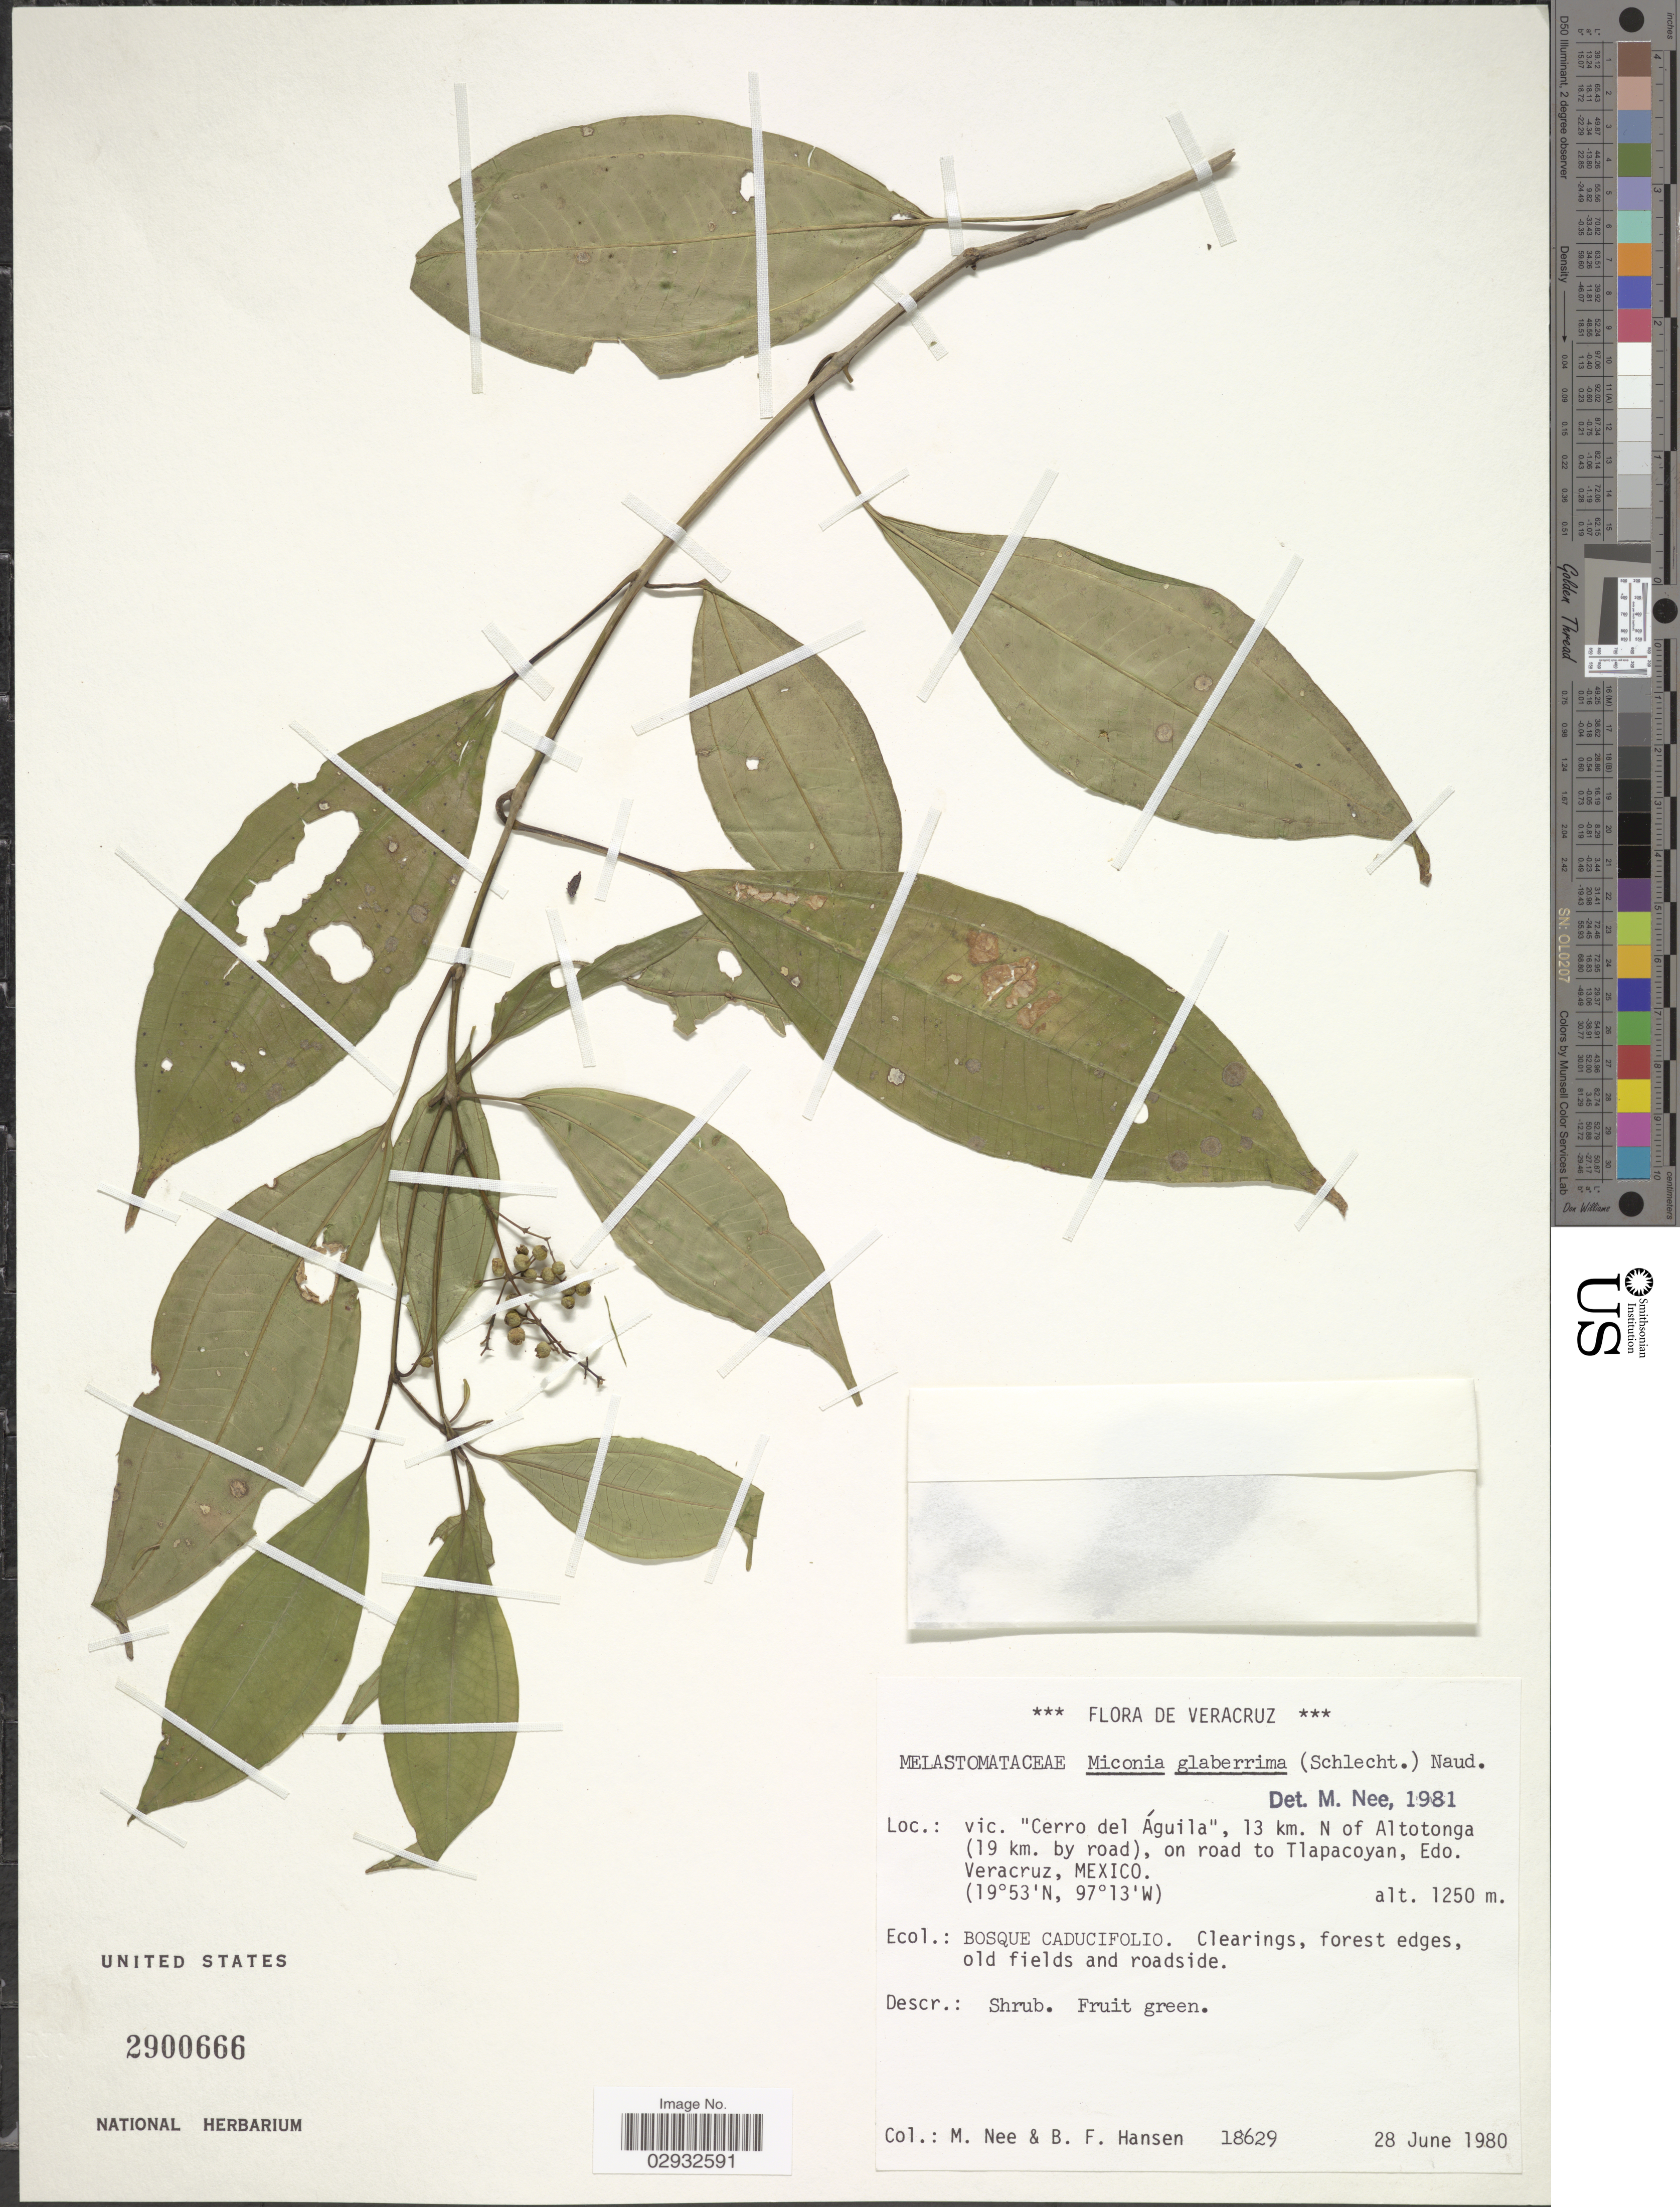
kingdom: Plantae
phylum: Tracheophyta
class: Magnoliopsida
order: Myrtales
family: Melastomataceae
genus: Miconia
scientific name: Miconia glaberrima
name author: (Schltdl.) Naudin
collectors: M. Nee & B. Hansen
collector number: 18629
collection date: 1980-06-28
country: Mexico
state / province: Veracruz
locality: Veracruz. Vic. "Cerro del Águila", 13 km. N of Altotonga (19 km. by road), on road to Tlapacoyan, Edo. Veracruz.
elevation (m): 1250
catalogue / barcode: US 2900666